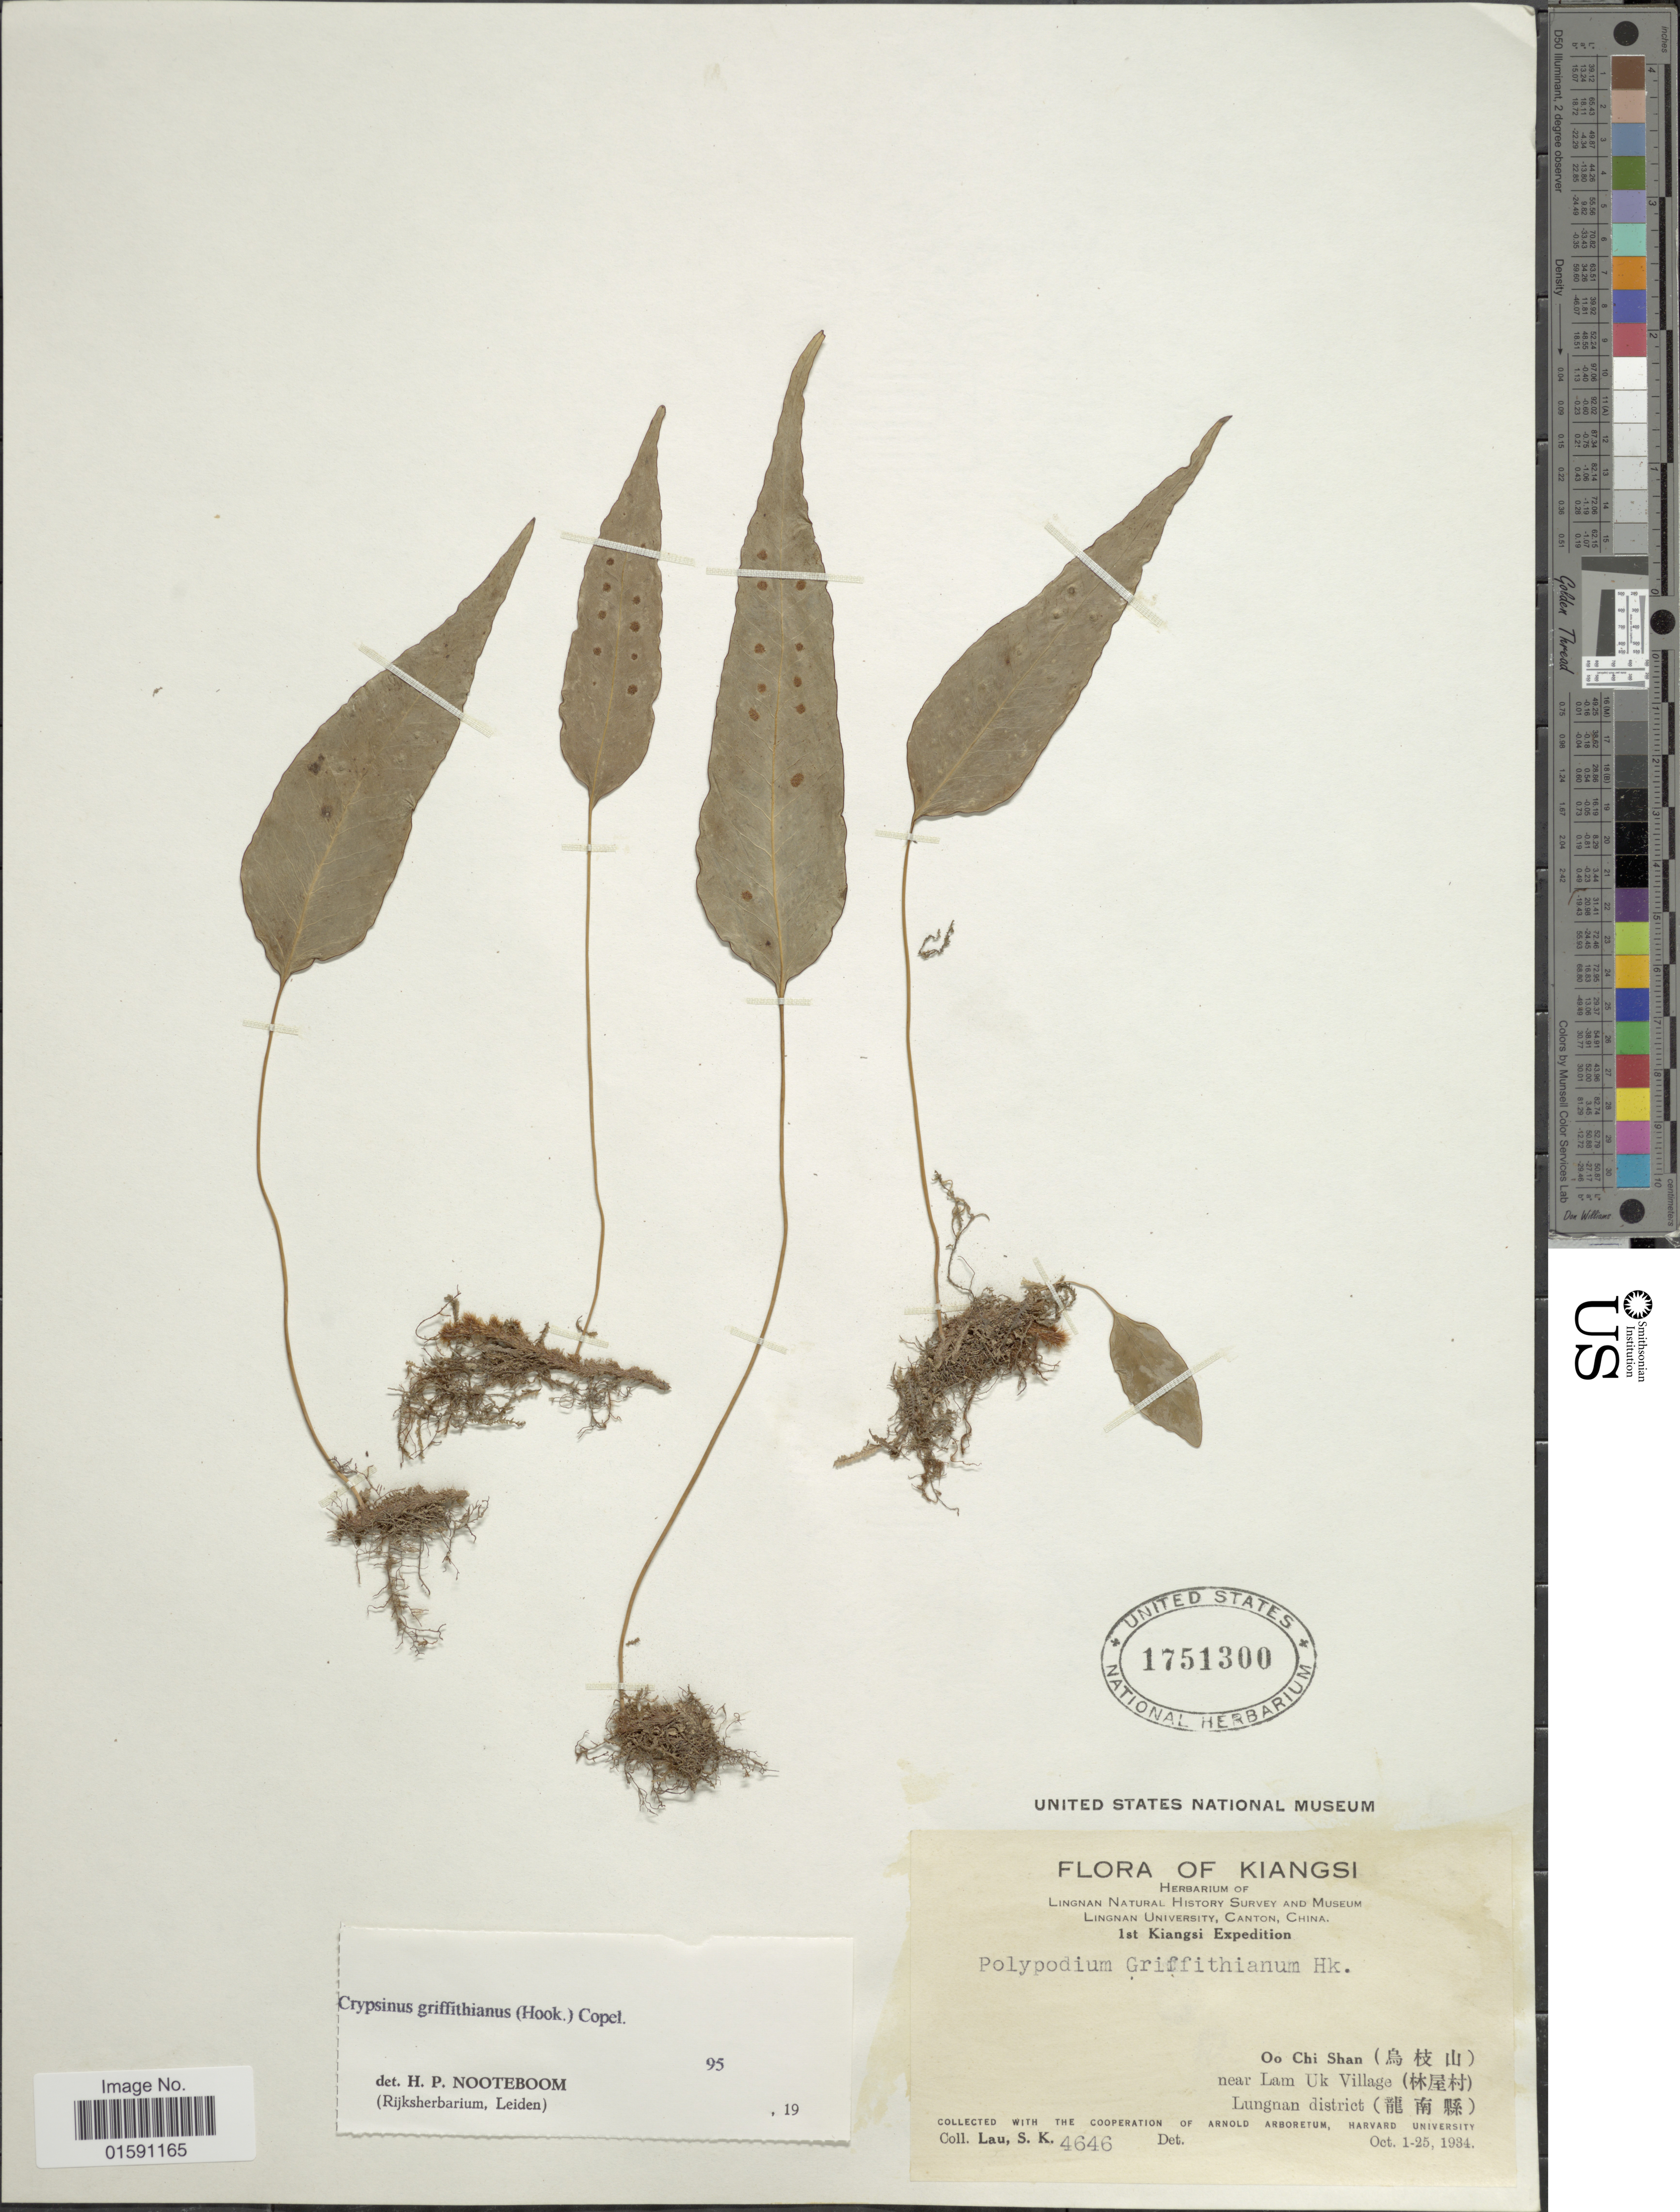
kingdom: Plantae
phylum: Tracheophyta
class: Polypodiopsida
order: Polypodiales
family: Polypodiaceae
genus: Selliguea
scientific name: Selliguea griffithiana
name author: (Hook.) Fraser-Jenk.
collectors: S. K. Lau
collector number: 4646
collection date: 1934-10-01/1934-10-25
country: China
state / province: Jiangxi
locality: Kiangsi. Oo Chi Shan, near lam Uk Village. Lungnan District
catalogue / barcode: US 1751300